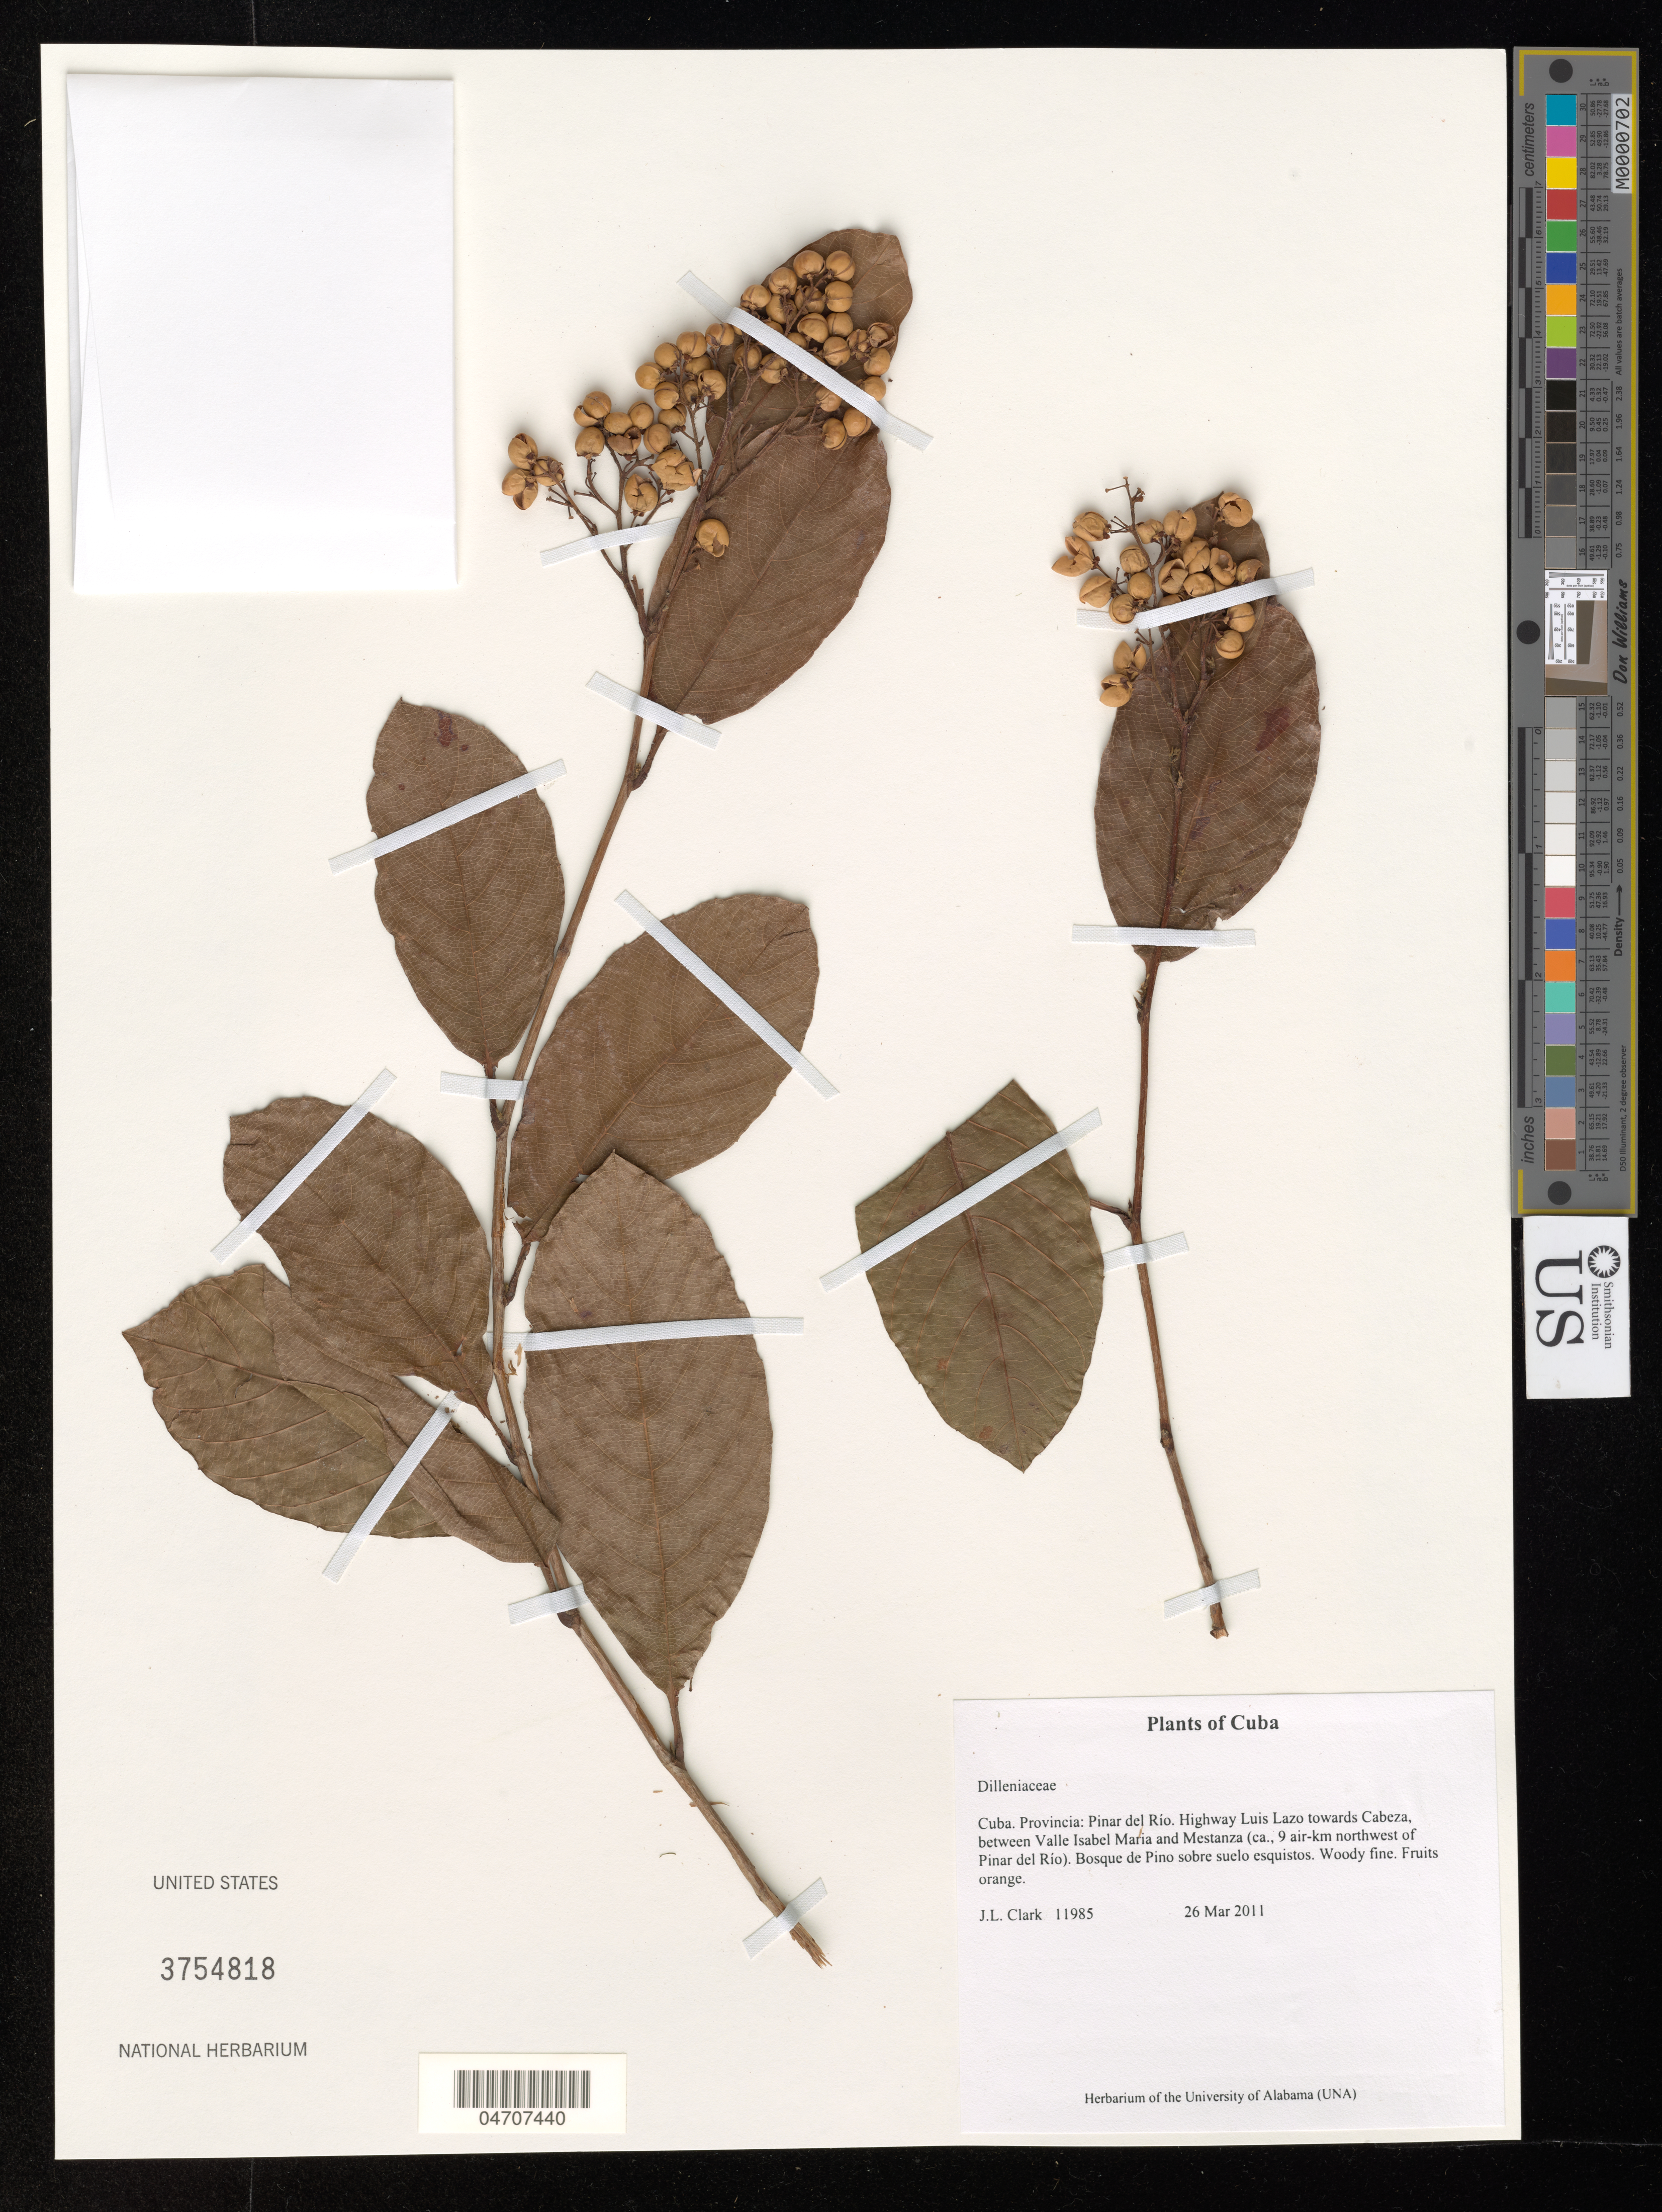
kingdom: Plantae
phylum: Tracheophyta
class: Magnoliopsida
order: Dilleniales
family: Dilleniaceae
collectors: J. L. Clark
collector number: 11985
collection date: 2011-03-26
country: Cuba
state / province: Pinar del Río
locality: Highway Luis Lazo towards Cabeza, between Valle Isabel Maria and Mestanza (ca., 9 air-km northwest of Pinar del Río).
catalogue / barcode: US 3754818